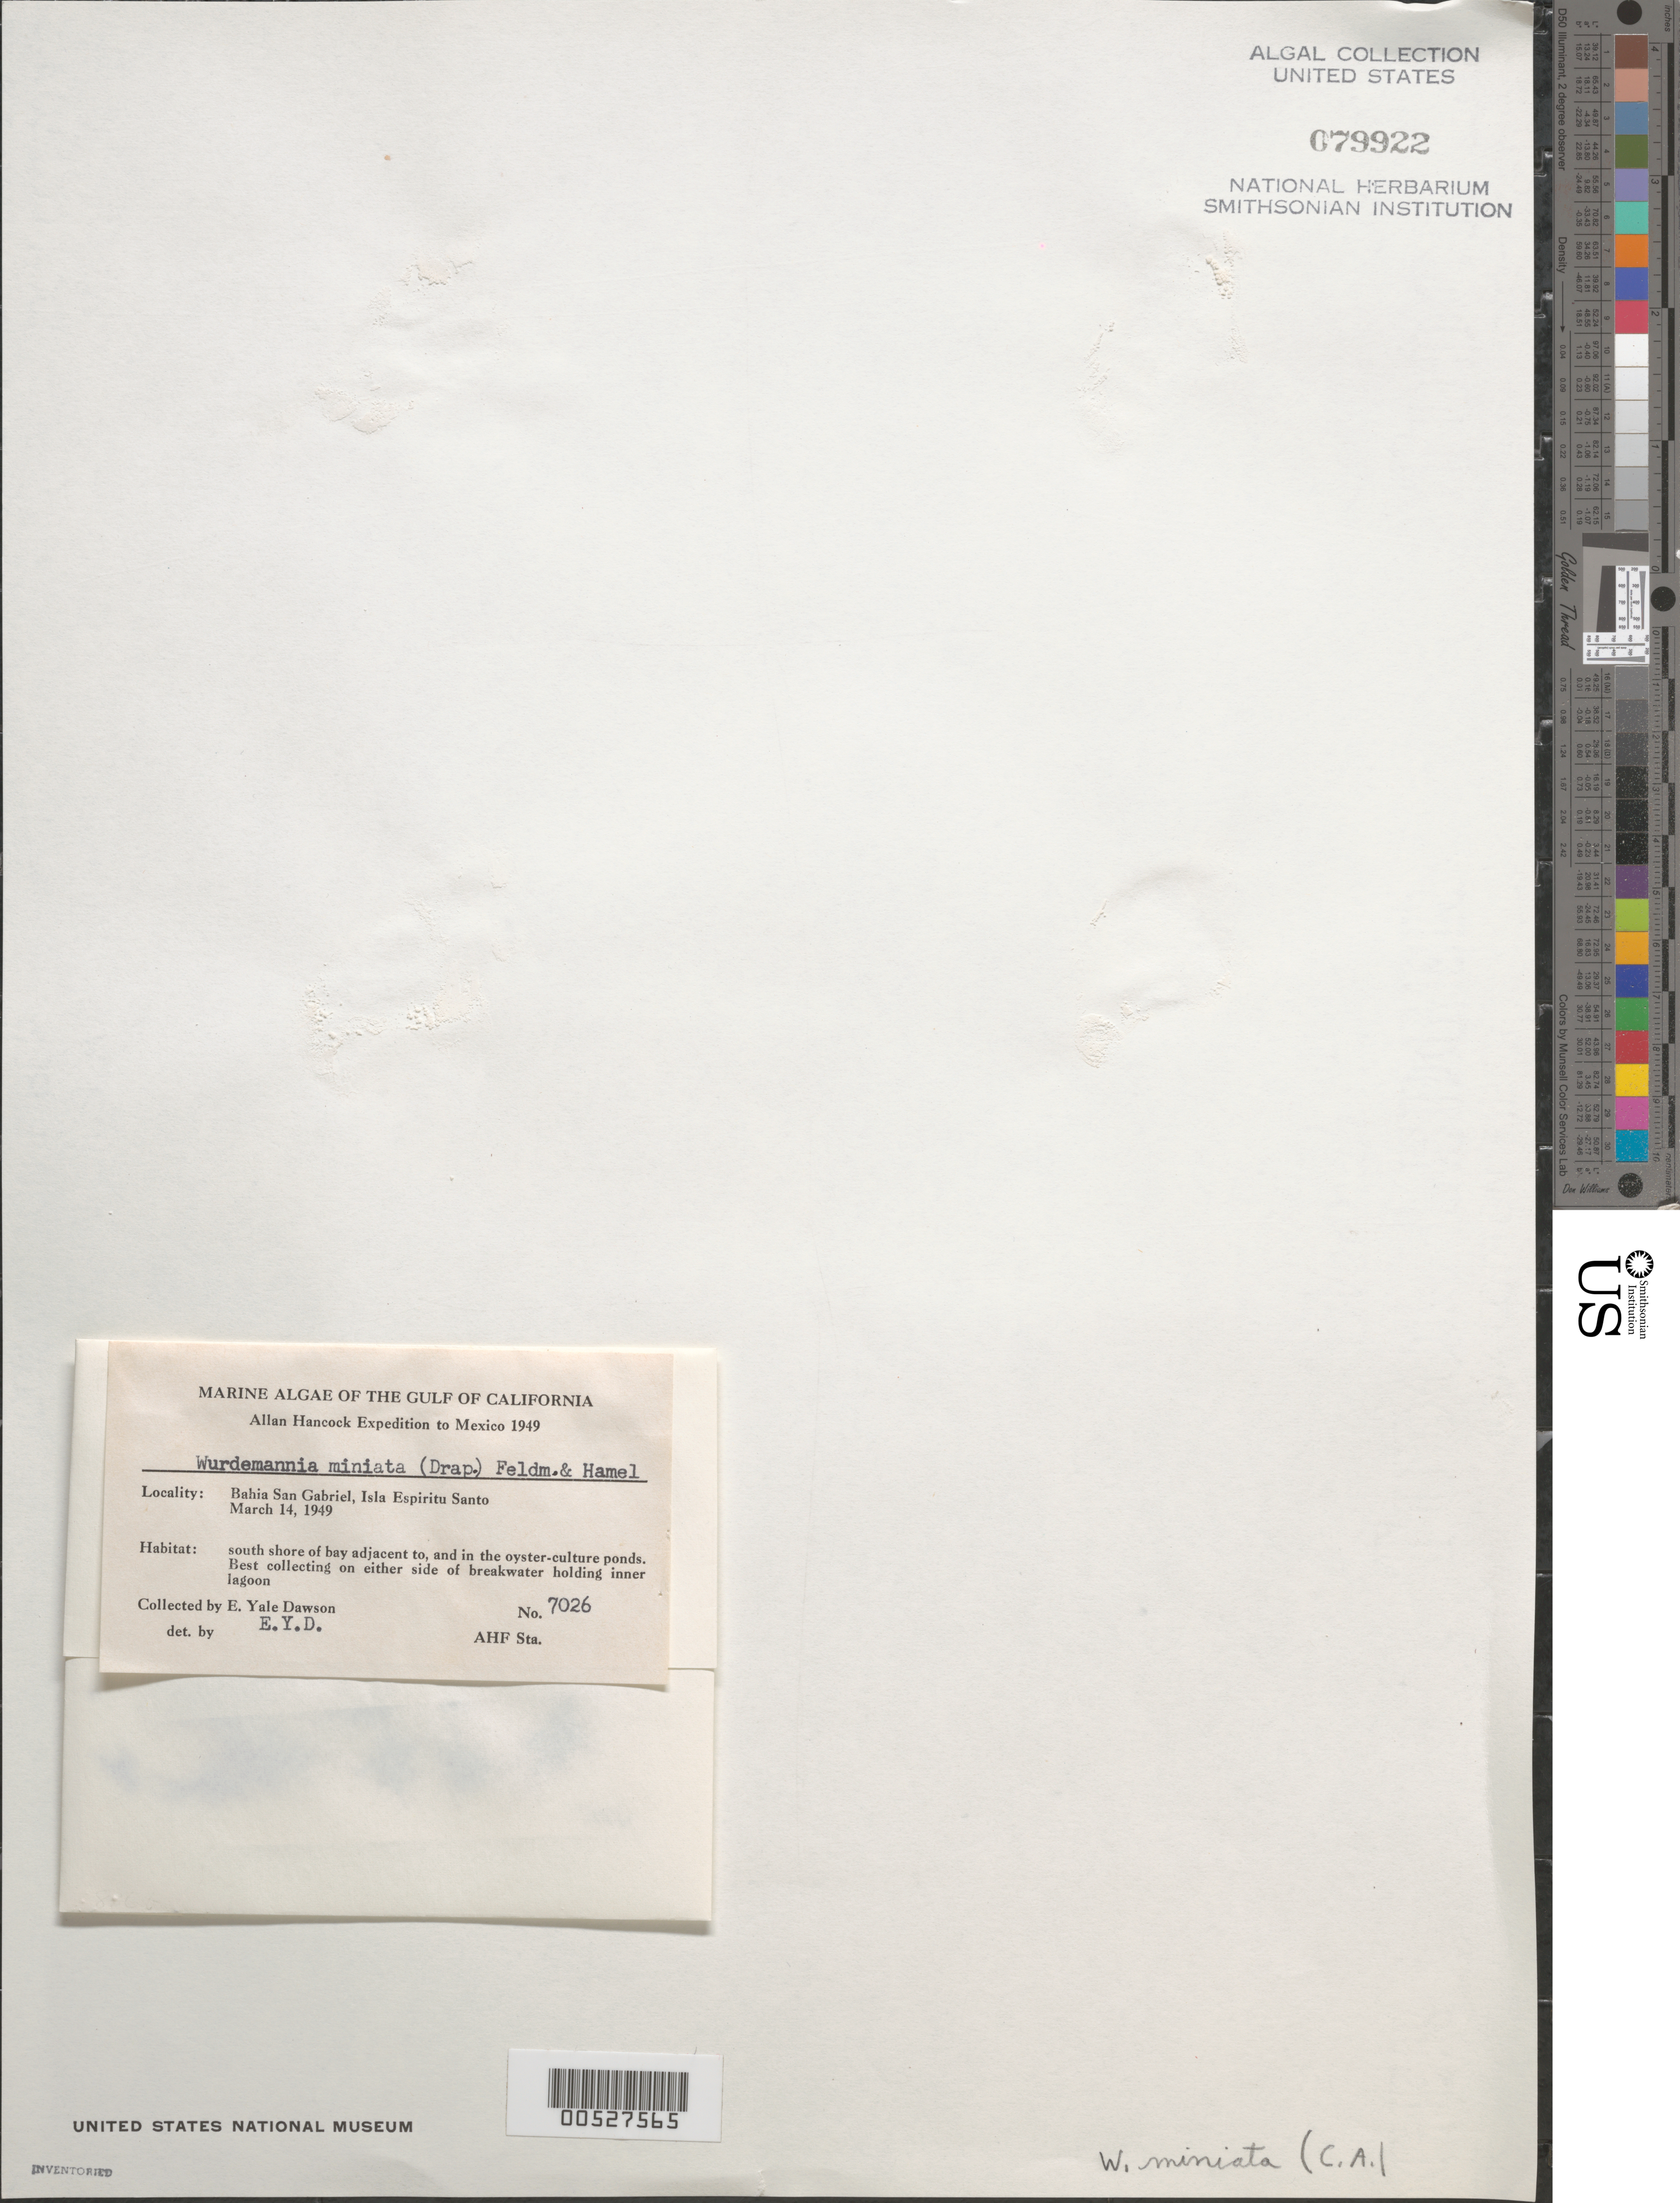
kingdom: Plantae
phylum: Rhodophyta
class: Florideophyceae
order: Gigartinales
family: Solieriaceae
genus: Wurdemannia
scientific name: Wurdemannia miniata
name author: (Spreng.) Feldmann & G. Hamel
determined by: Dawson, E. Y.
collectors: E. Y. Dawson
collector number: EYD 7026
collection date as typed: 14 Mar 1949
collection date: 1949-03-14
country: Mexico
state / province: Baja California Sur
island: Isla Espiritu Santo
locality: Bahia San Gabriel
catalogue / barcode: US 79922